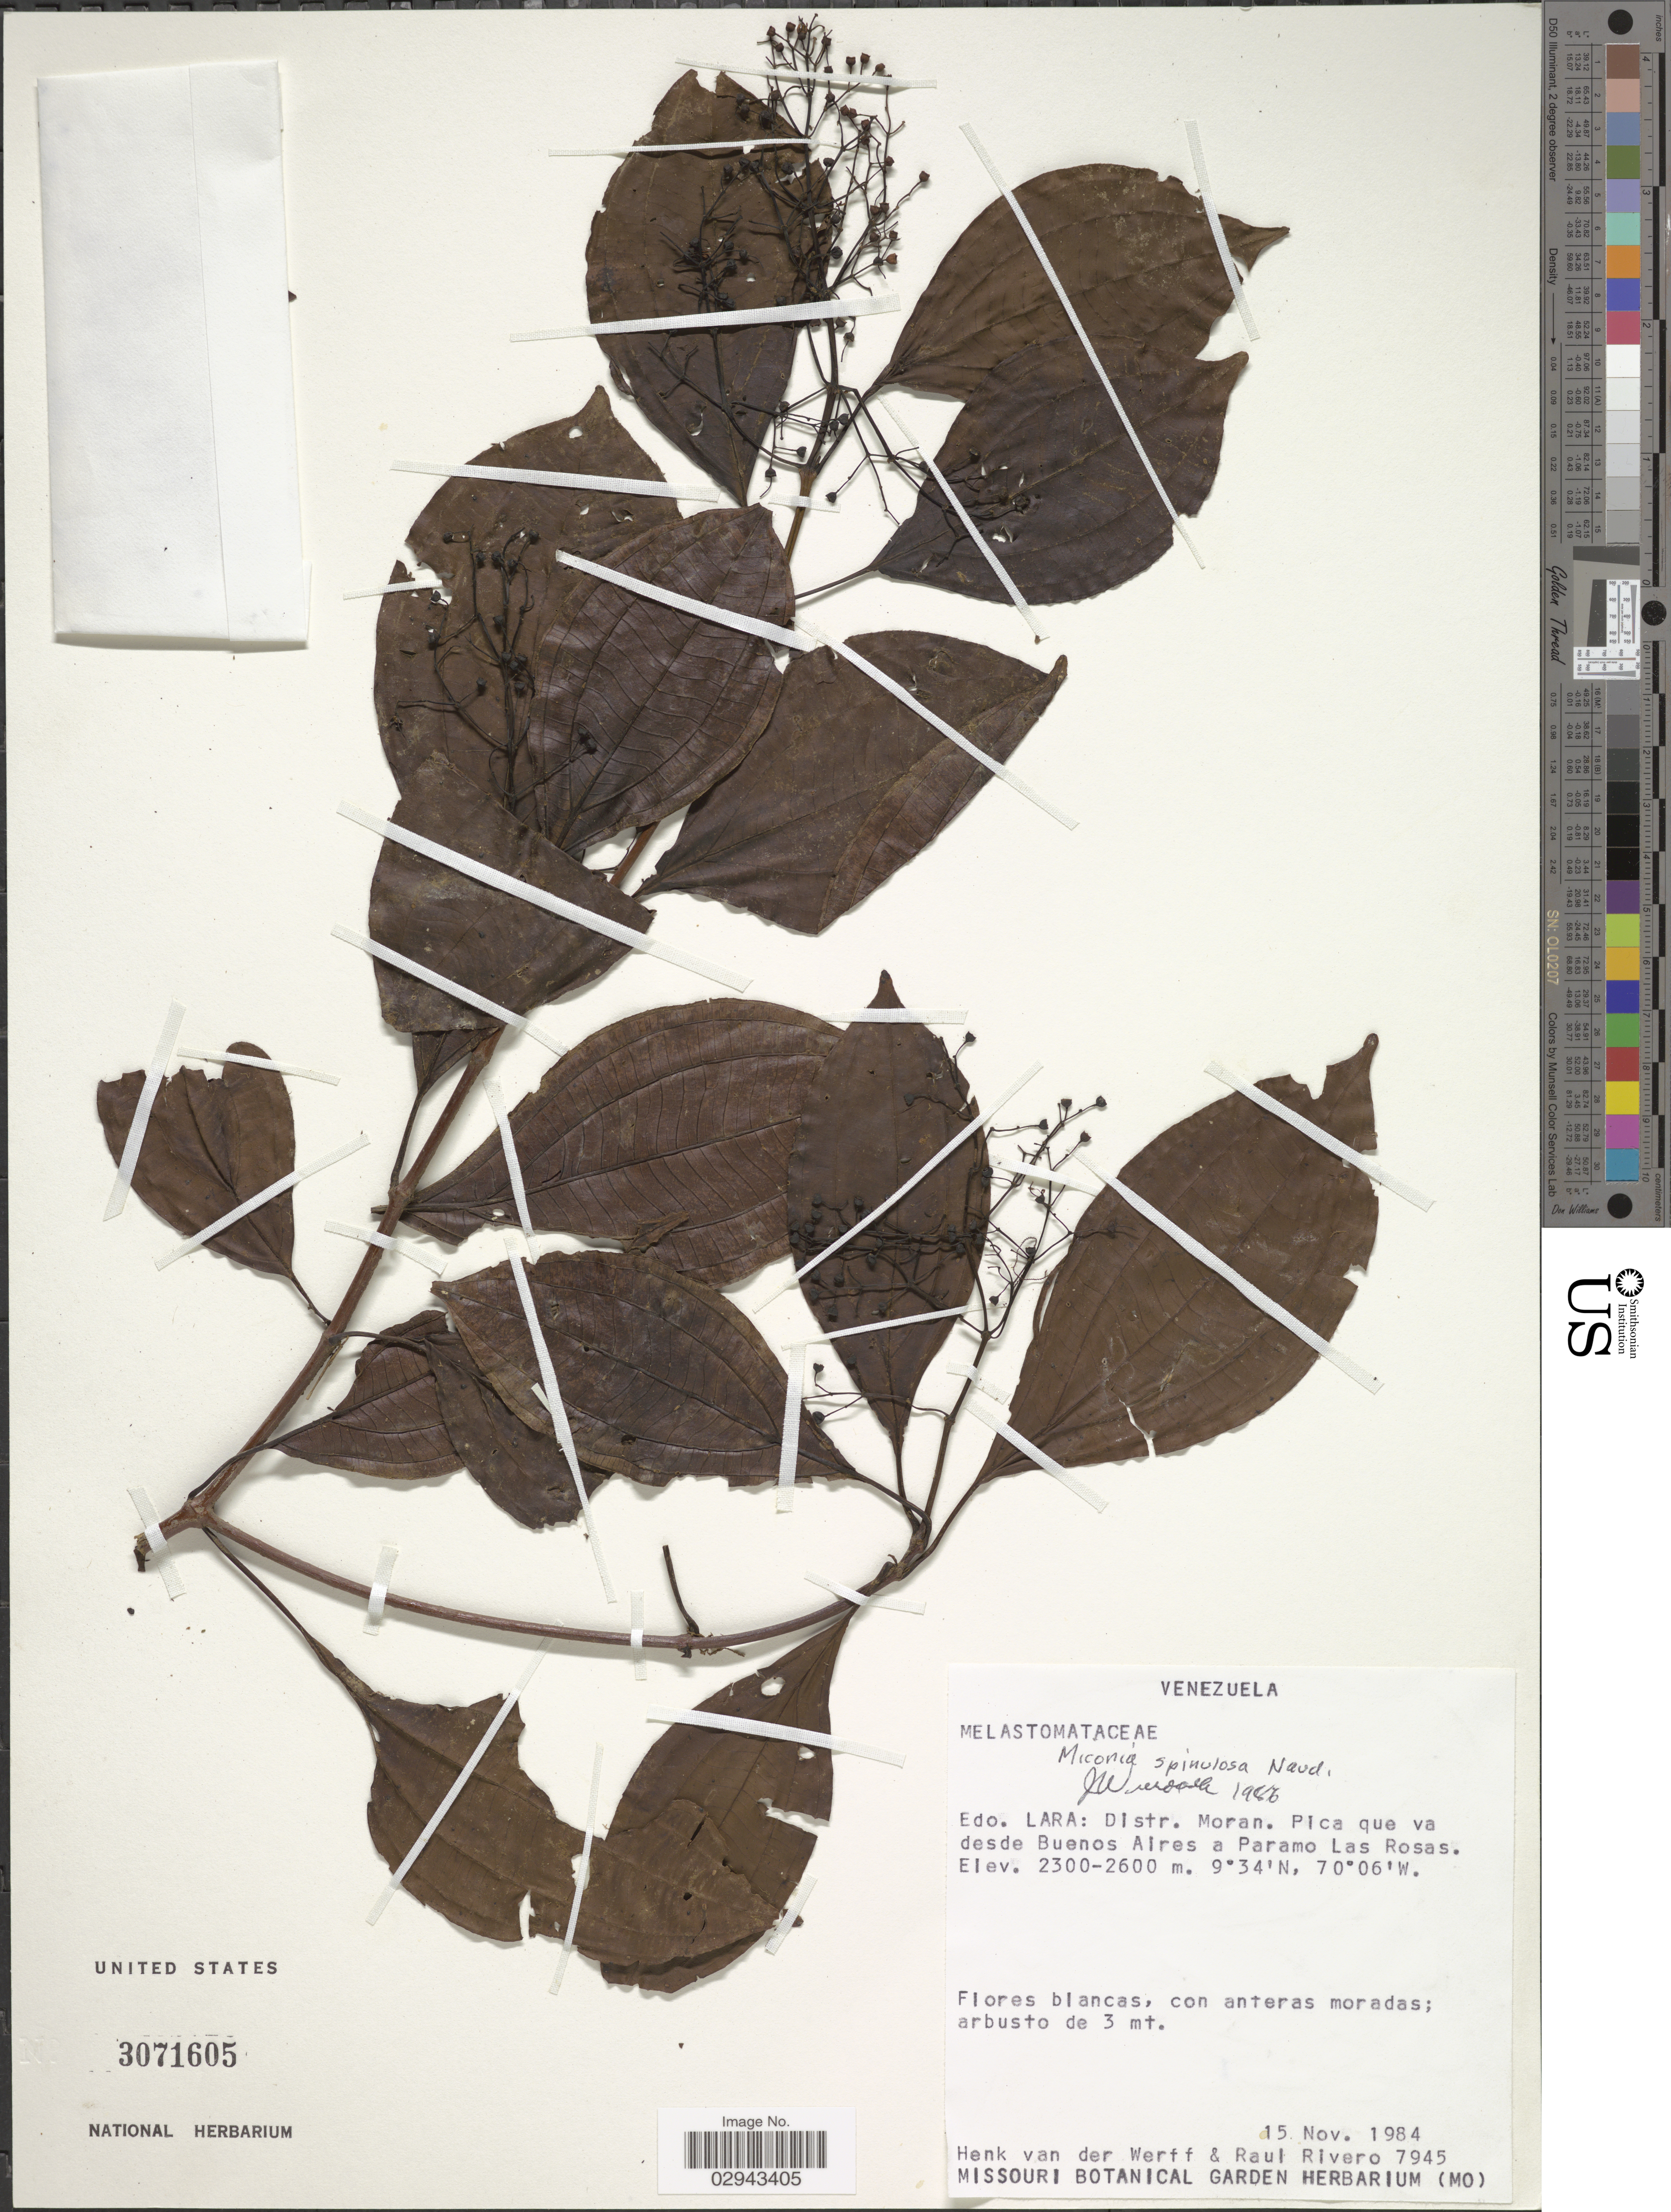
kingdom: Plantae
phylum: Tracheophyta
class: Magnoliopsida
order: Myrtales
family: Melastomataceae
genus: Miconia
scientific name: Miconia spinulosa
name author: Naudin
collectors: H. van der Werff & R. Rivero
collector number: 7945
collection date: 1984-11-15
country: Venezuela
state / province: Lara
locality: Distr. Moran. Pica que va desde Buenos Aires a Paramo Las Rosas.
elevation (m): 2300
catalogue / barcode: US 3071605